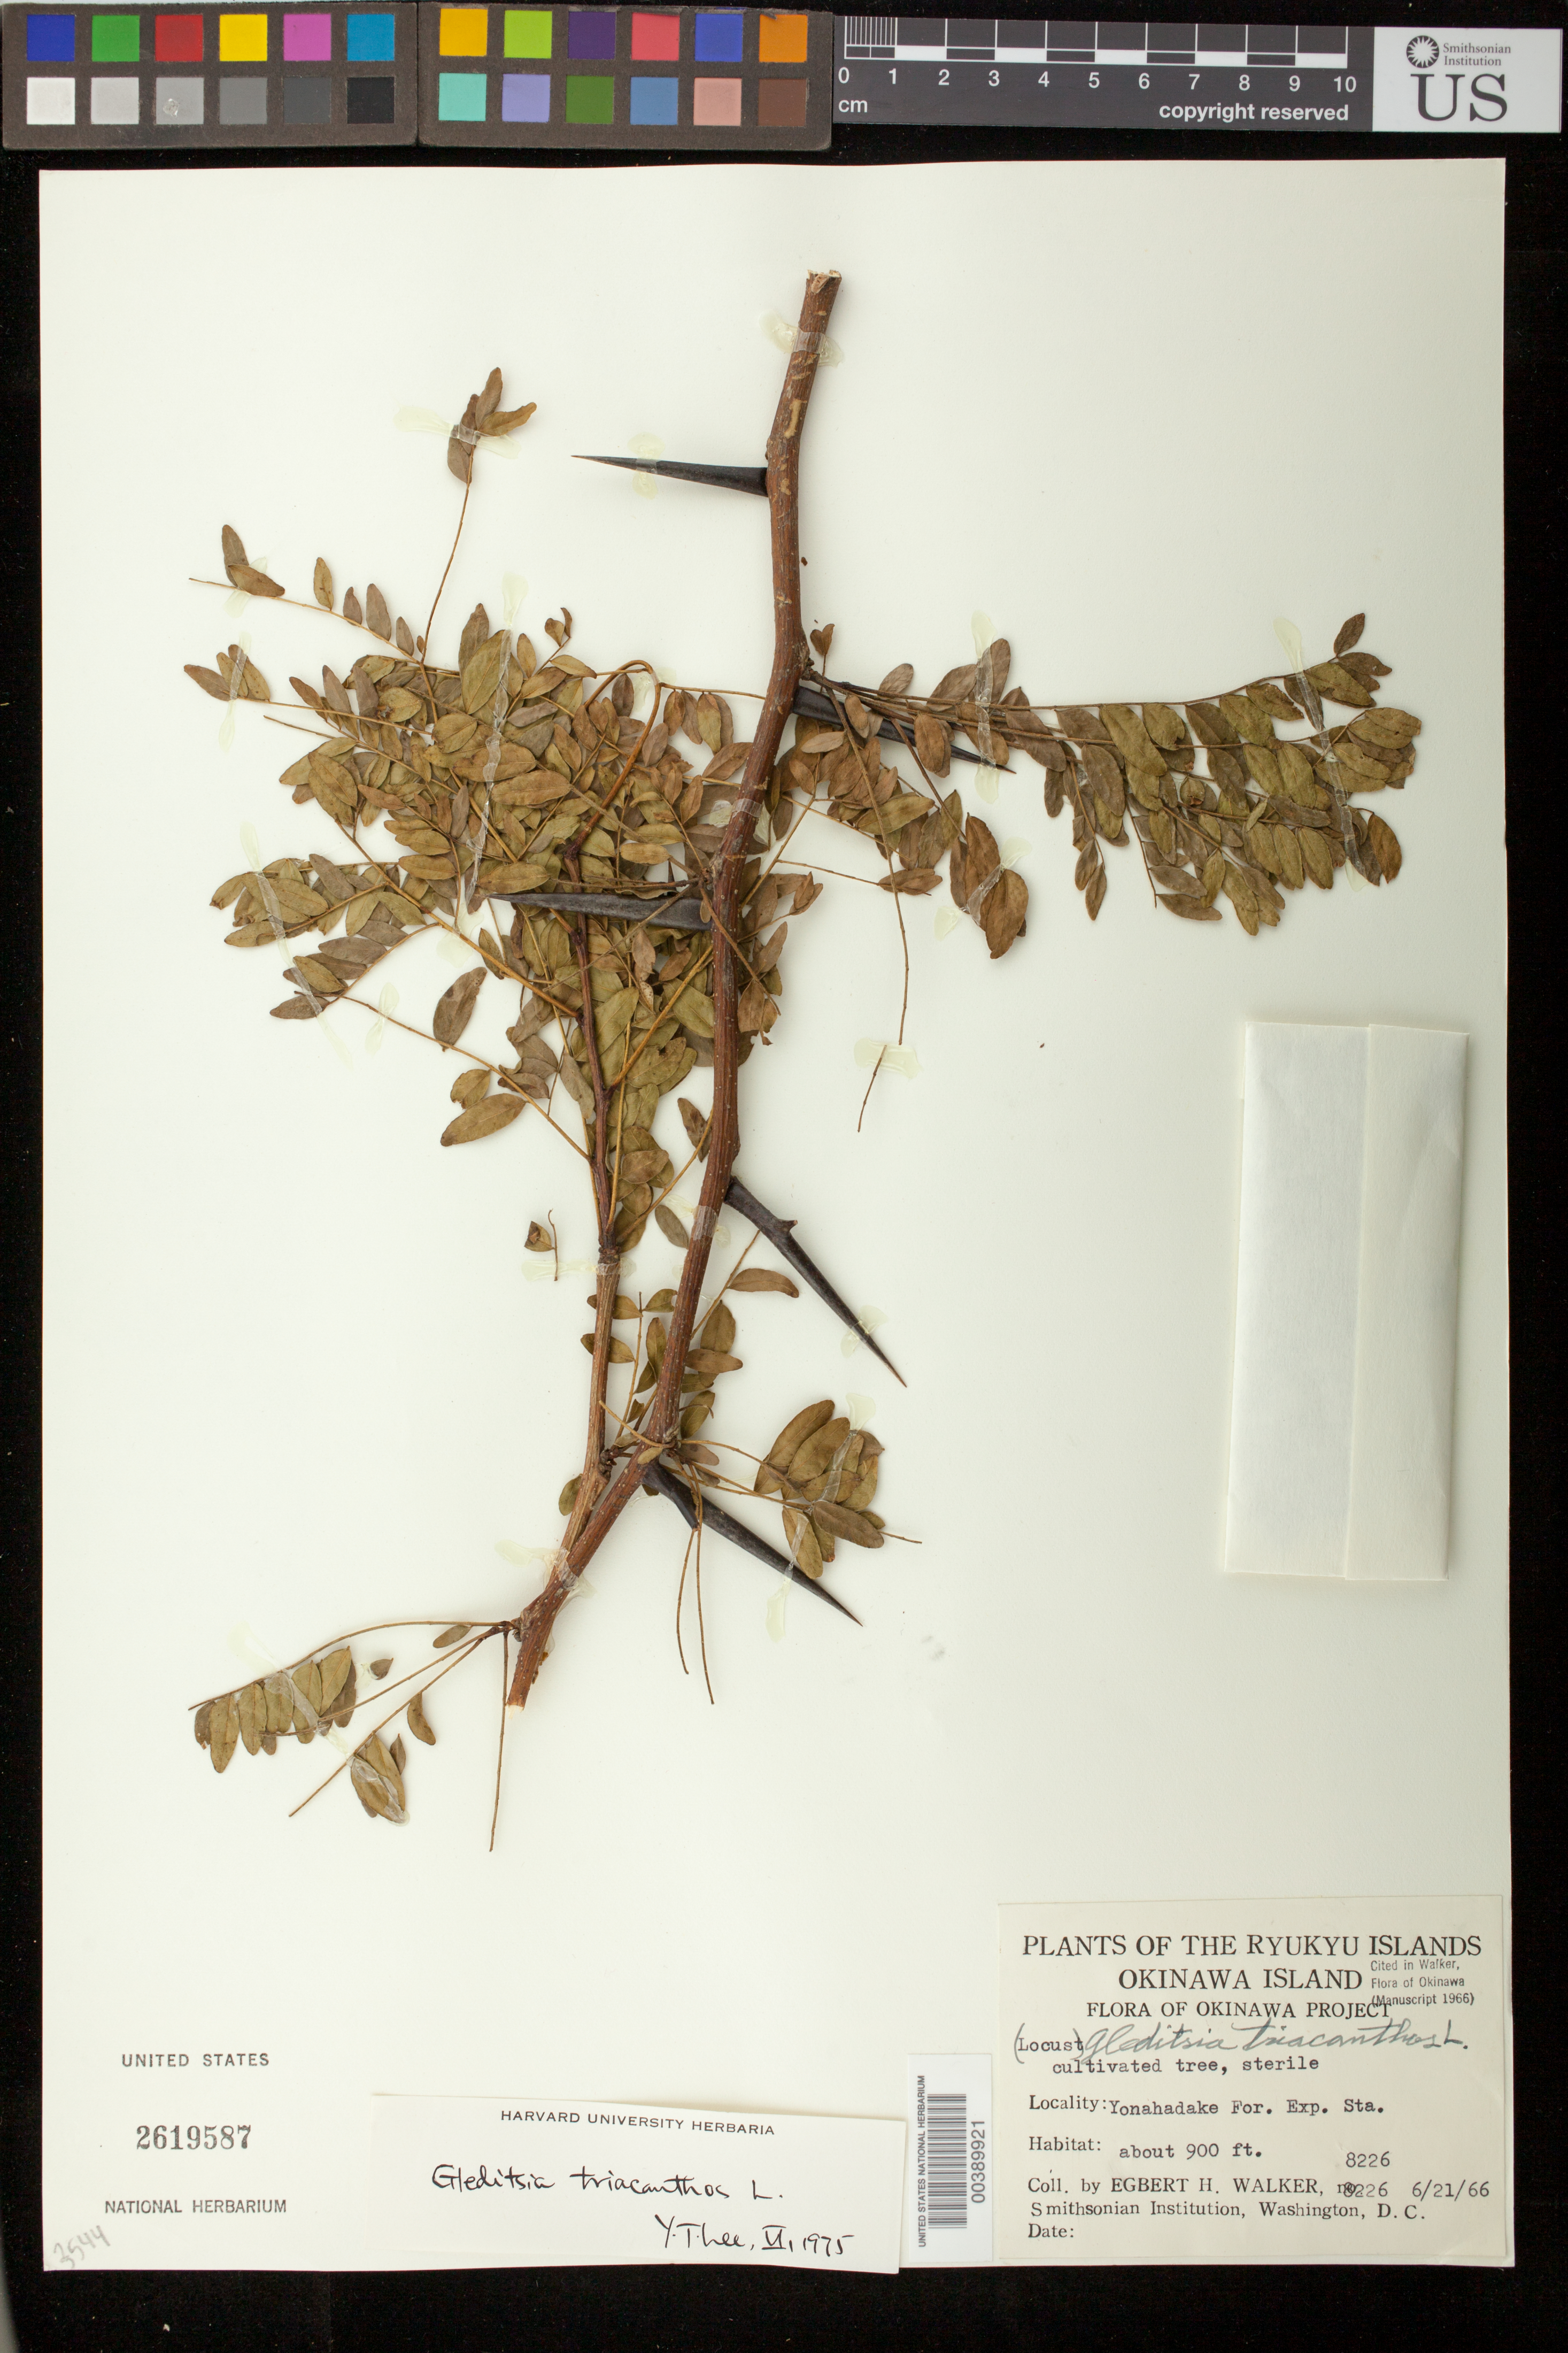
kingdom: Plantae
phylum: Tracheophyta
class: Magnoliopsida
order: Fabales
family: Fabaceae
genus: Gleditsia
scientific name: Gleditsia triacanthos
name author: L.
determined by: Lee, Y. T.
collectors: E. H. Walker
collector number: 8226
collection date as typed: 21 Jun 1966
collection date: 1966-06-21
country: Japan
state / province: Okinawa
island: Okinawa ?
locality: Okinawa is.; yonahadake for. exp. sta. [OKINAWA IS.]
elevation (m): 274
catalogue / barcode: US 2619587